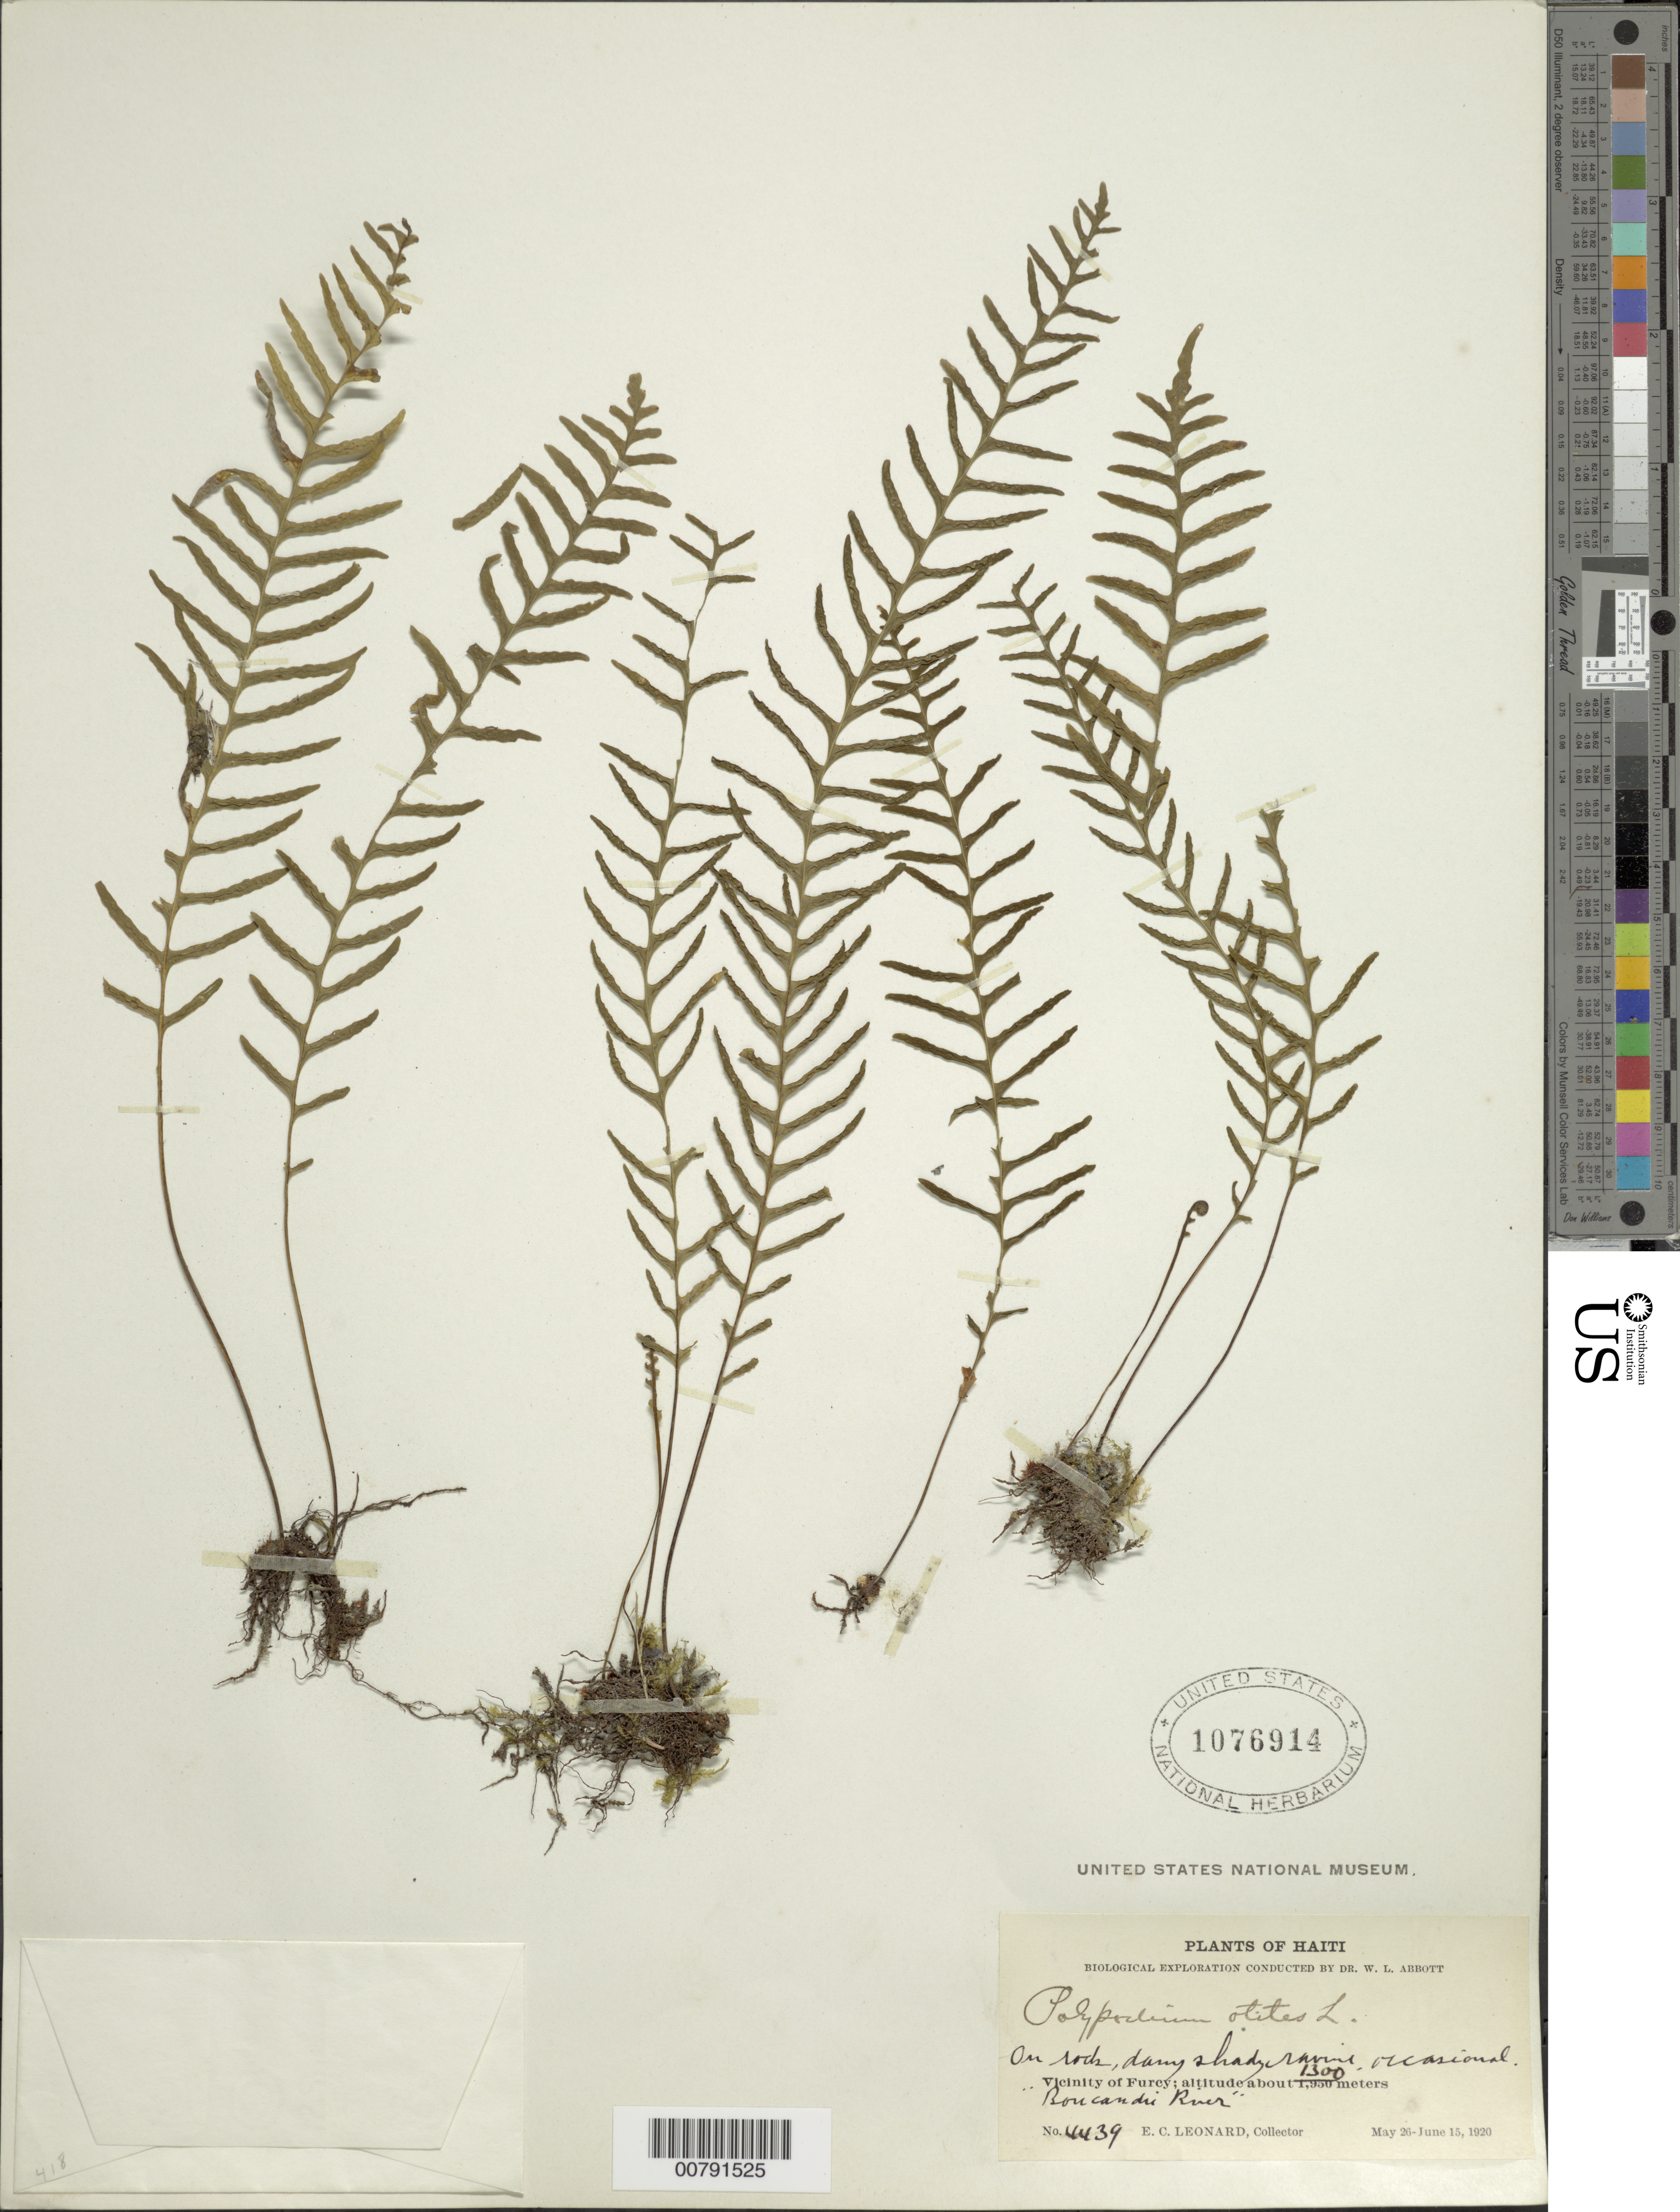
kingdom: Plantae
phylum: Tracheophyta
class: Polypodiopsida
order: Polypodiales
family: Polypodiaceae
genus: Polypodium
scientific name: Polypodium otites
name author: L.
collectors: E. C. Leonard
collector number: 4439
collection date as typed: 26 May 1920 15 Jun 1920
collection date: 1920-05-26/1920-06-15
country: Haiti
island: Hispaniola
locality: Furcy vicinity, Boucandri River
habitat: On rock, damp shady ravine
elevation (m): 1300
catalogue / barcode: US 1076914